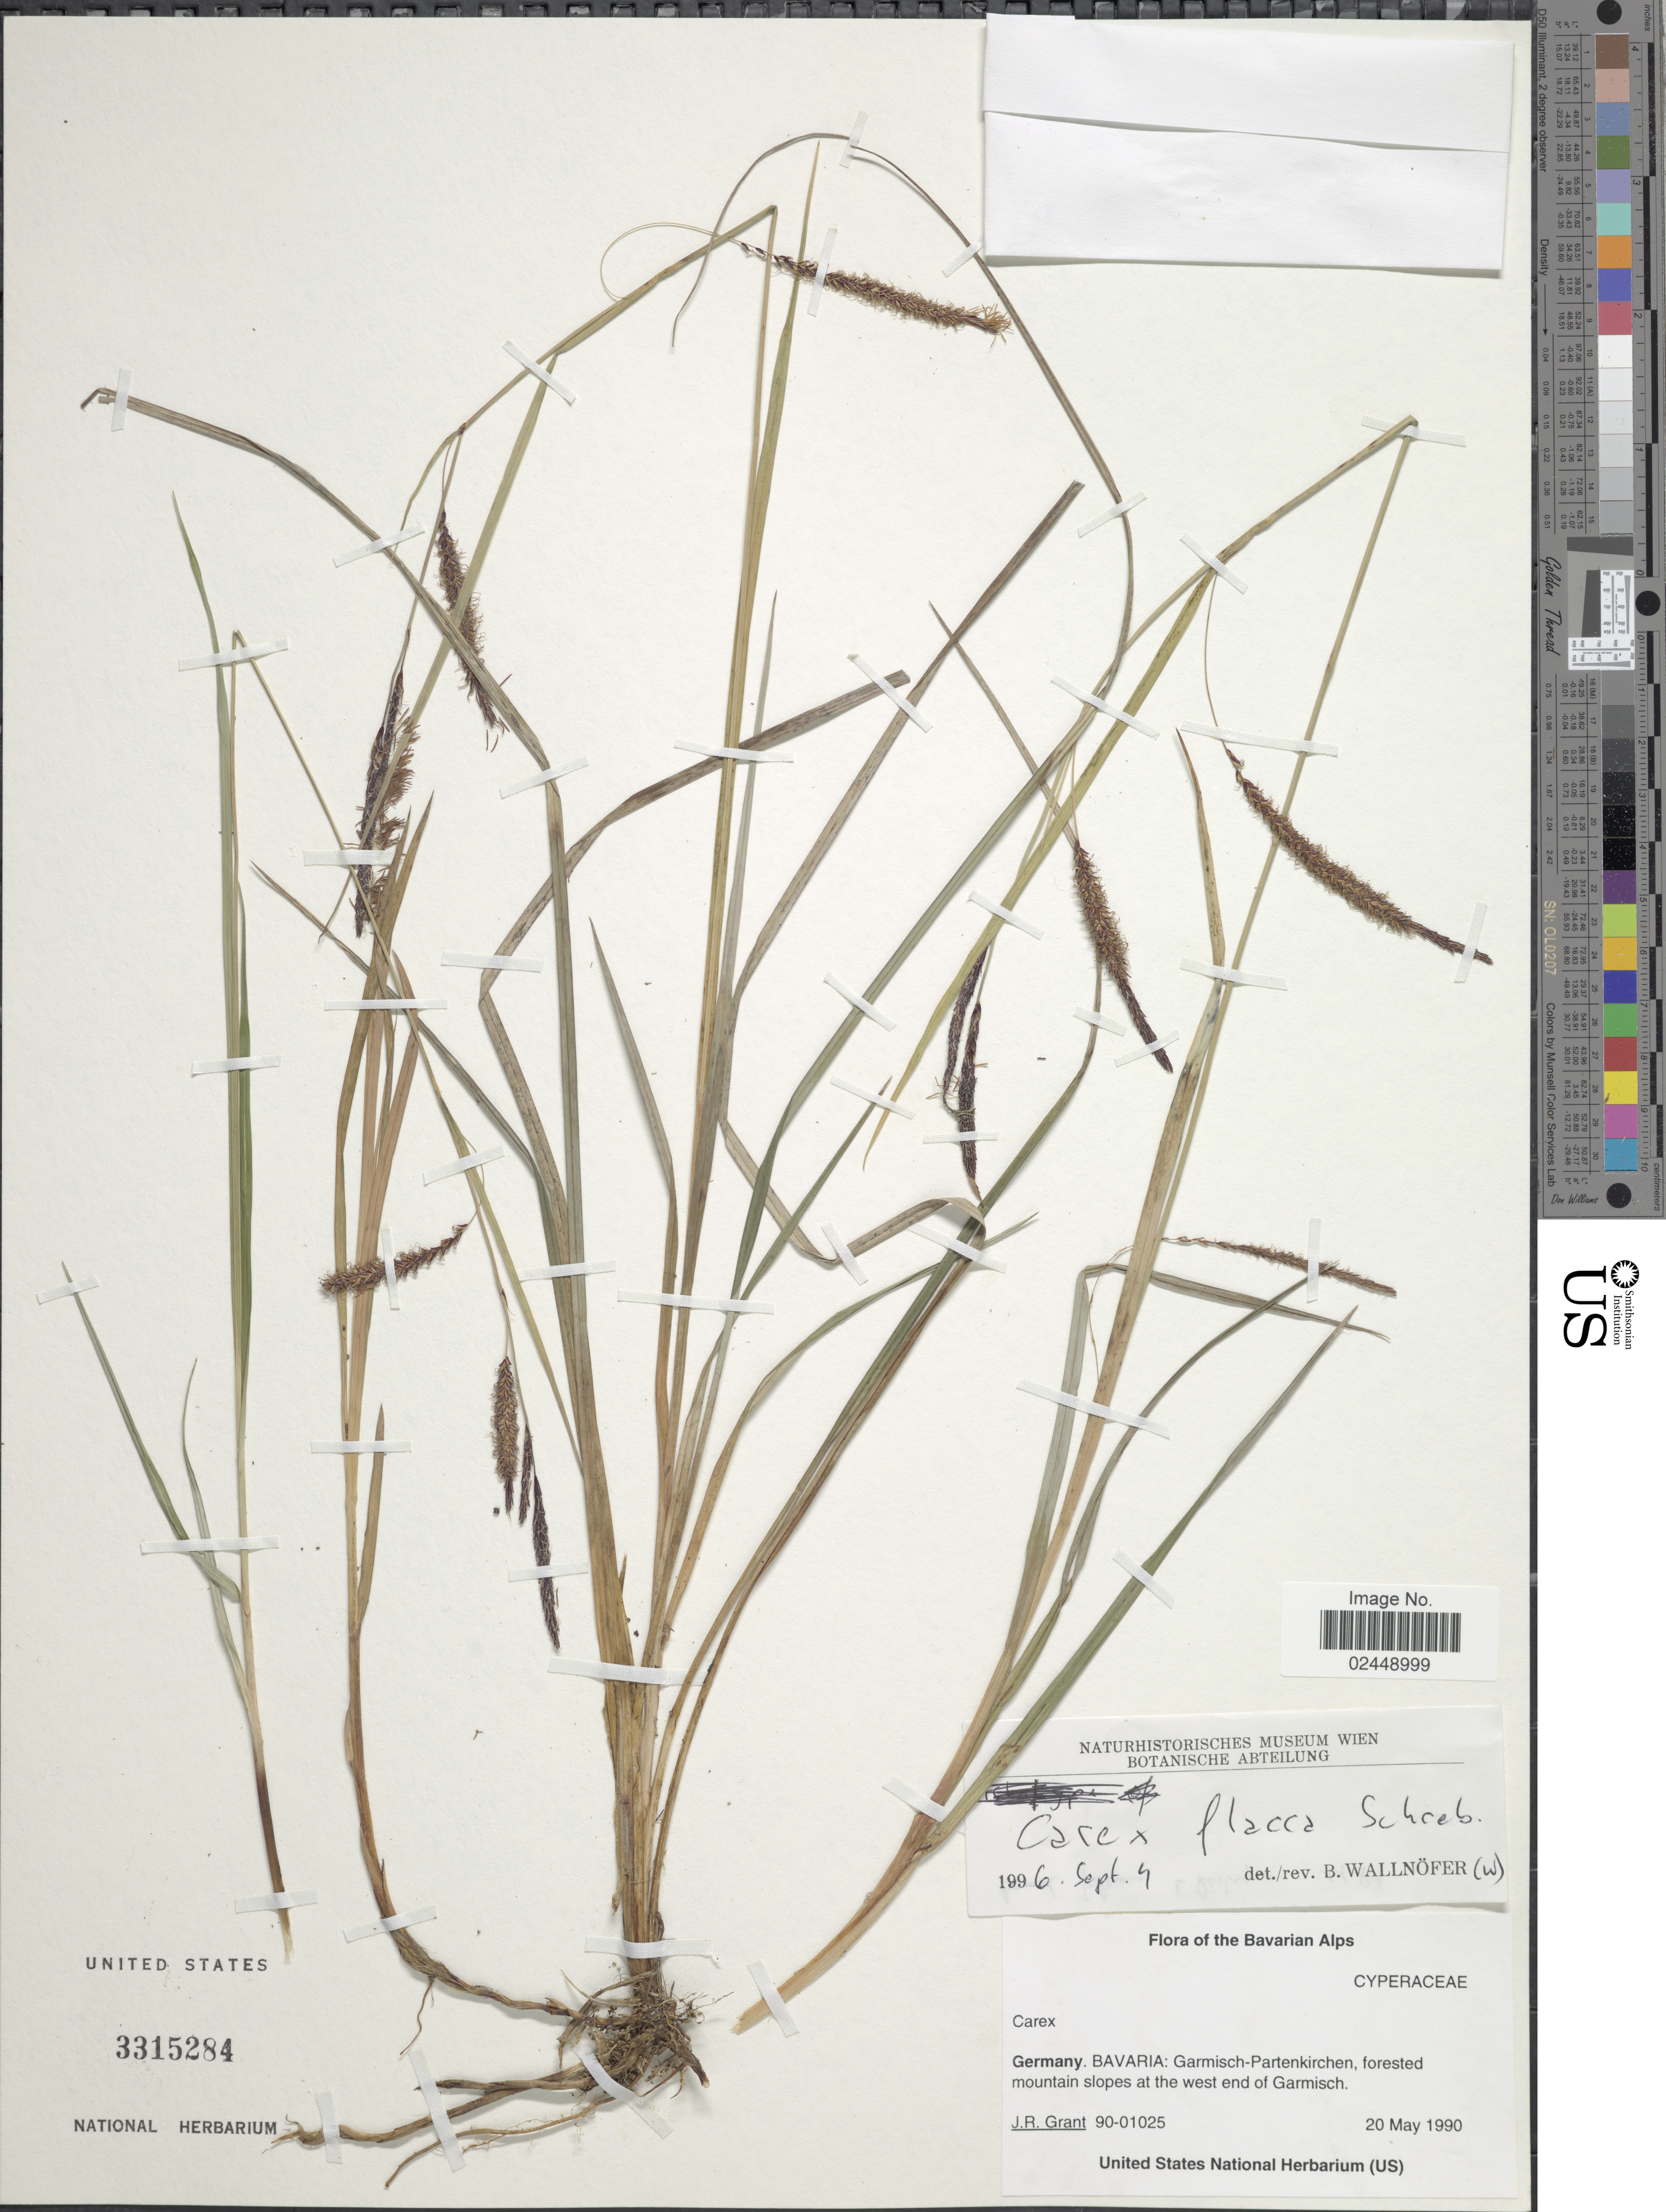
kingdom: Plantae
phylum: Tracheophyta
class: Liliopsida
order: Poales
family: Cyperaceae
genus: Carex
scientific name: Carex flacca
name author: Schreb.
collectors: J. Grant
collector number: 90-01025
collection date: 1990-05-20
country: Germany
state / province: Bayern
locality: Bavarian Alps, Bavaria: Garmisch-Partenkirchen, forested mountain slopes at the west end of Garmisch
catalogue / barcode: US 3315284